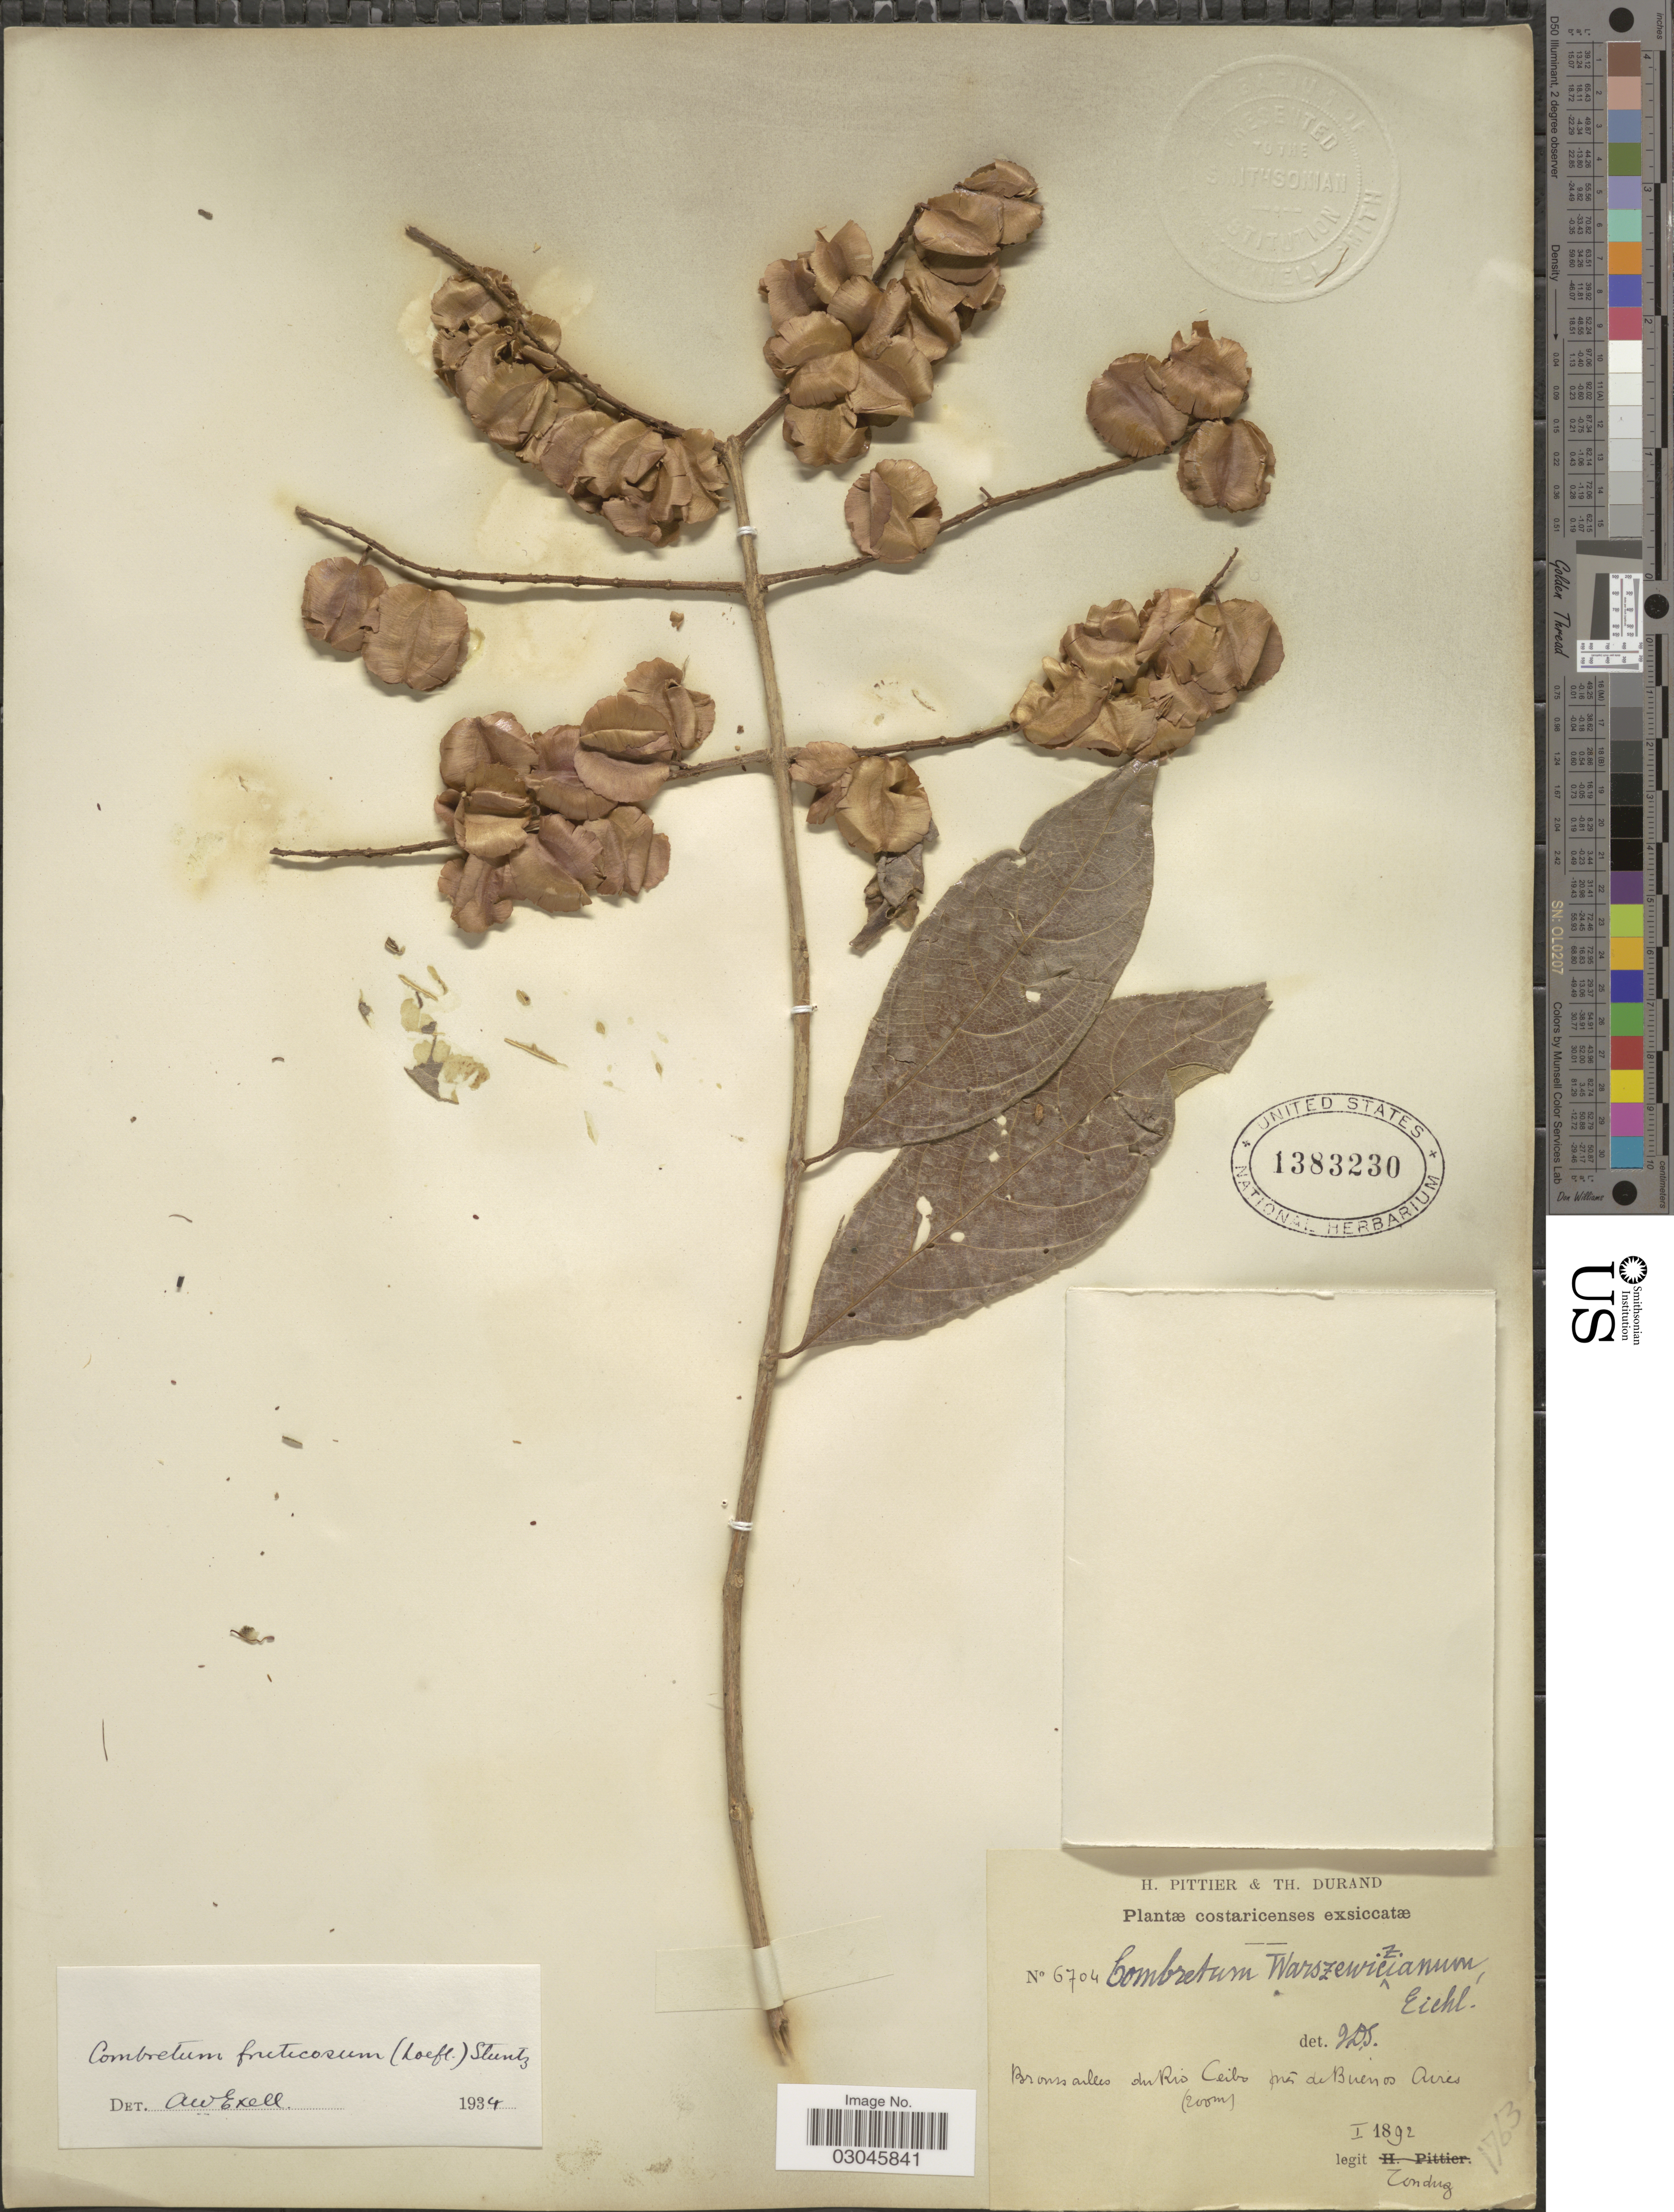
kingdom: Plantae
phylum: Tracheophyta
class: Magnoliopsida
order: Myrtales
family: Combretaceae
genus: Combretum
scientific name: Combretum fruticosum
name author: (Loefl.) Stuntz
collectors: Tonduz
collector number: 6704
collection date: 1892-01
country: Costa Rica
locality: Bronssailles du Rio Ceibo près de Buenos Aires.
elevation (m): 200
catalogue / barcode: US 1383230